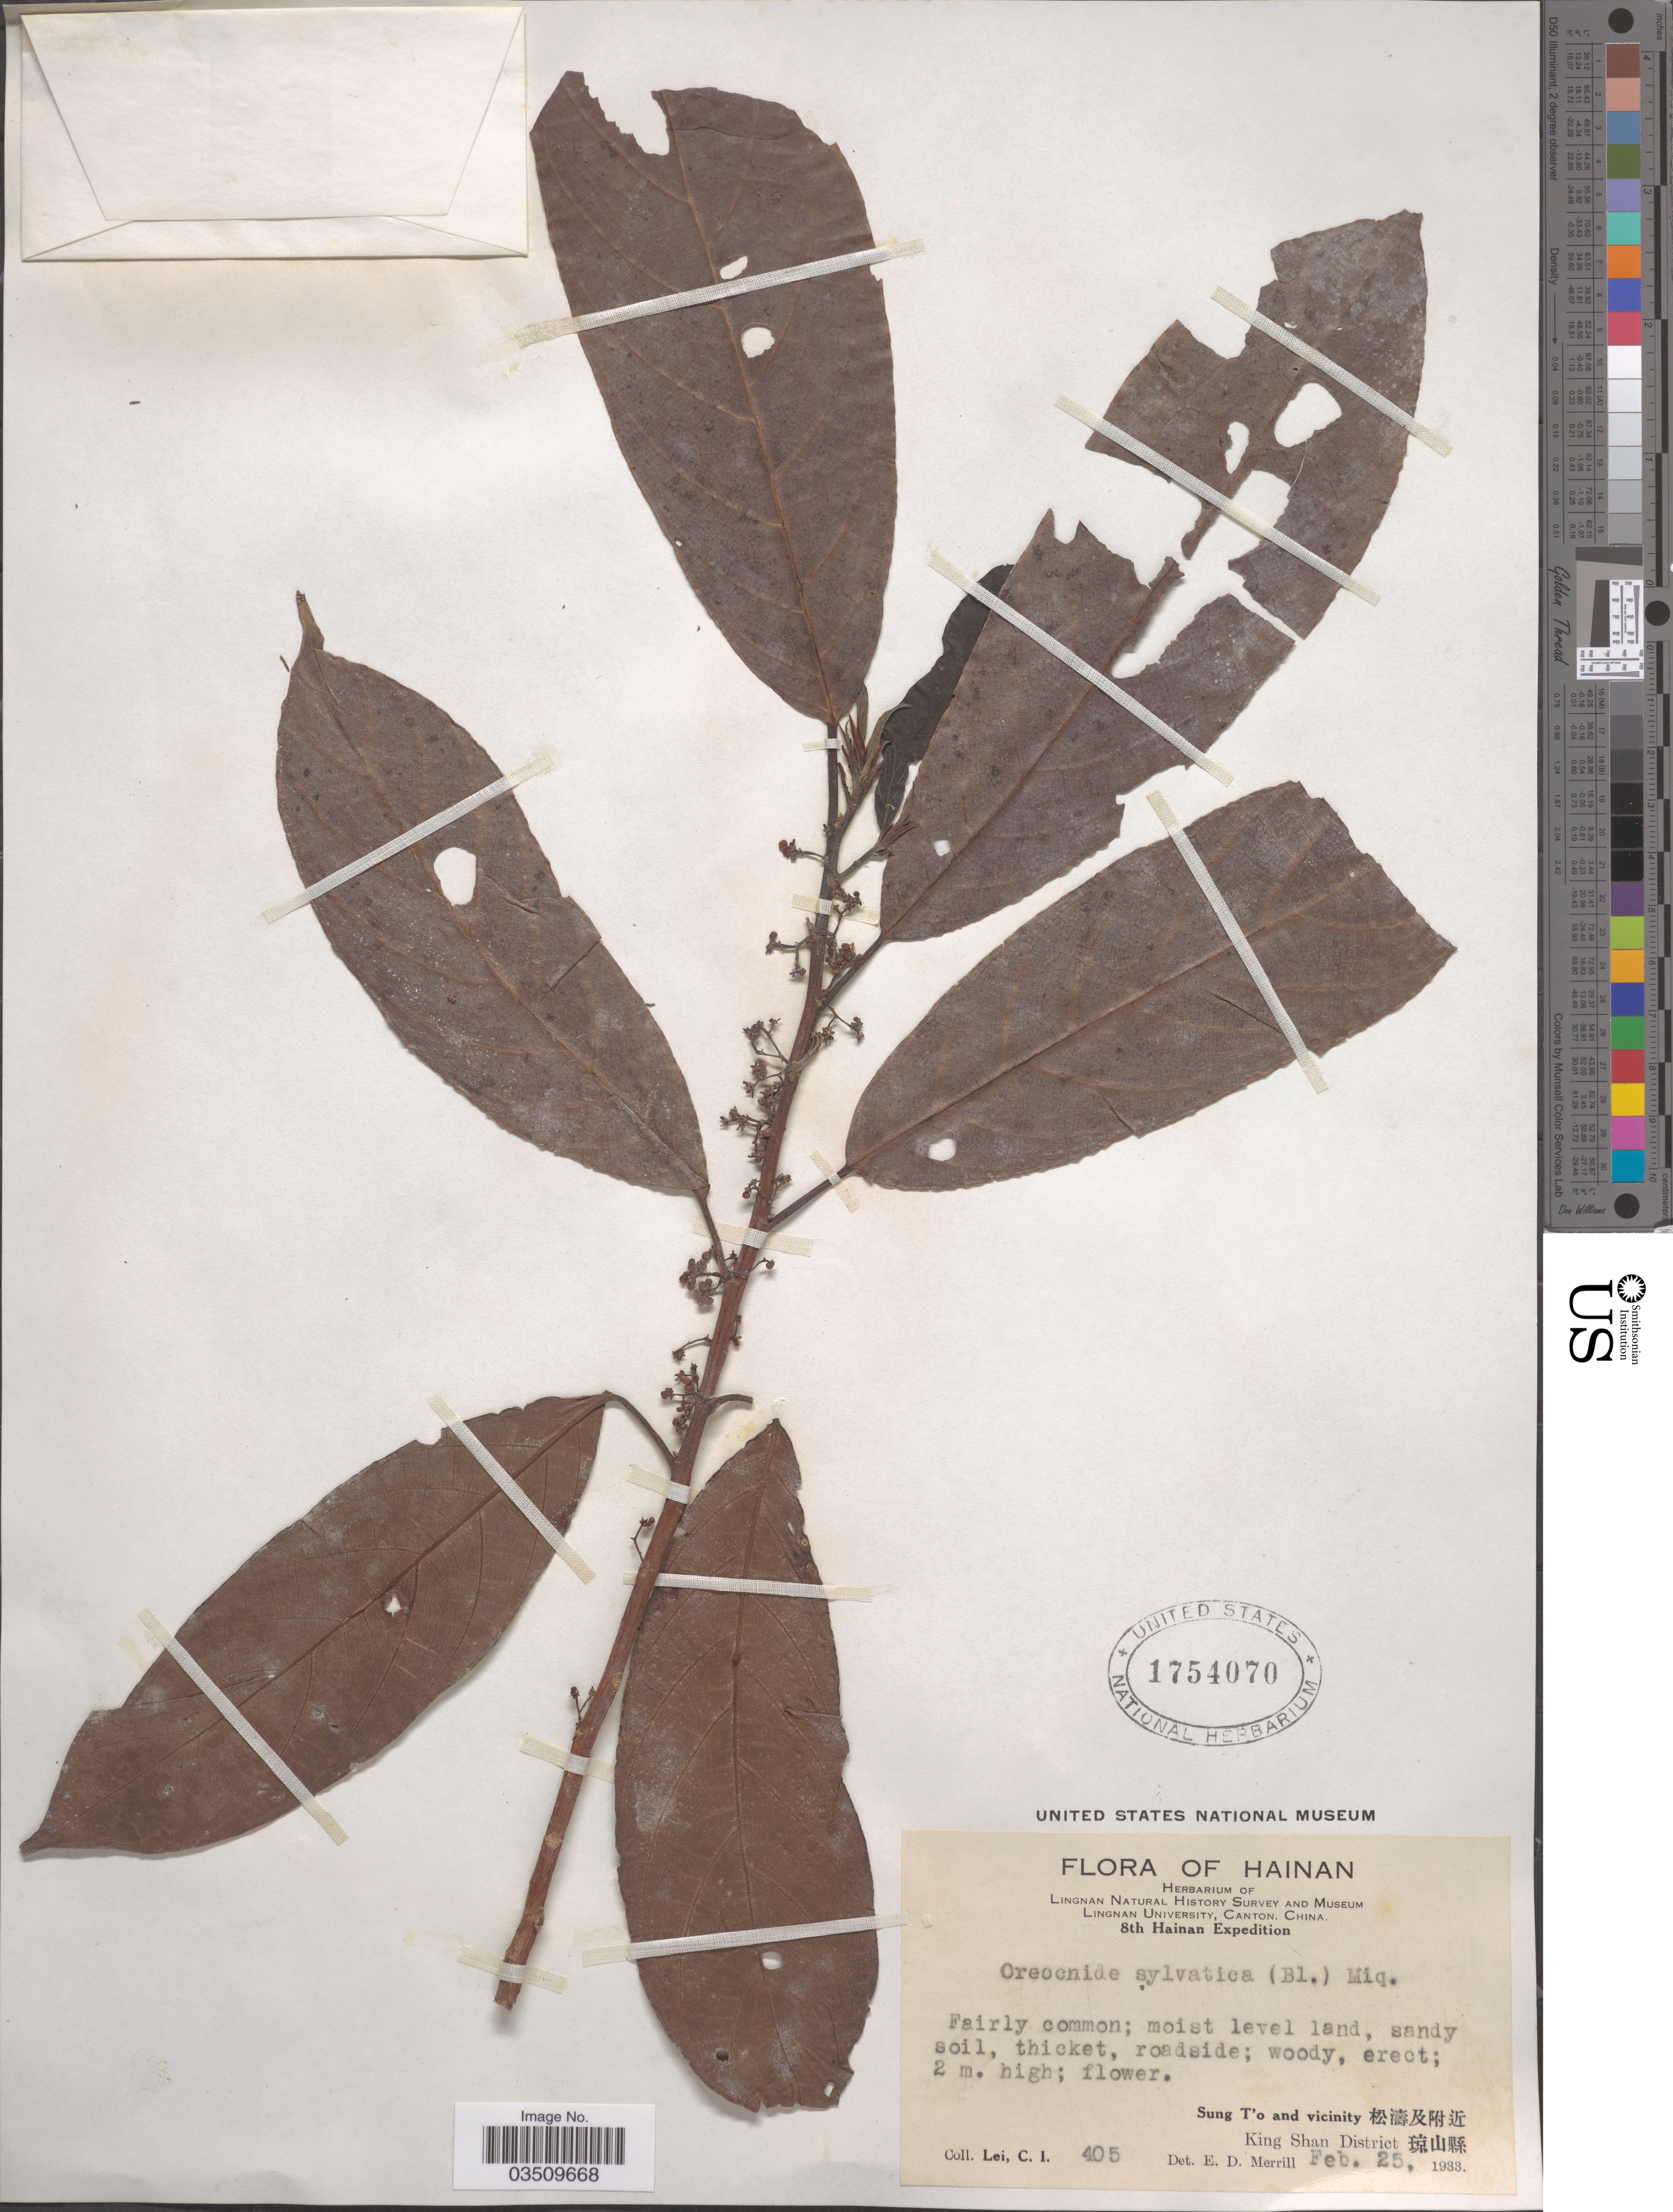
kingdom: Plantae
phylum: Tracheophyta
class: Magnoliopsida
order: Rosales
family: Urticaceae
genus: Oreocnide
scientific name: Oreocnide rubescens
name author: (Blume) Miq.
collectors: C. I. Lei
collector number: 405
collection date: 1933-02-25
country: China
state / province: Hainan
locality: Sung T'o and vicinity X. King Shan District X.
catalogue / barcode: US 1754070